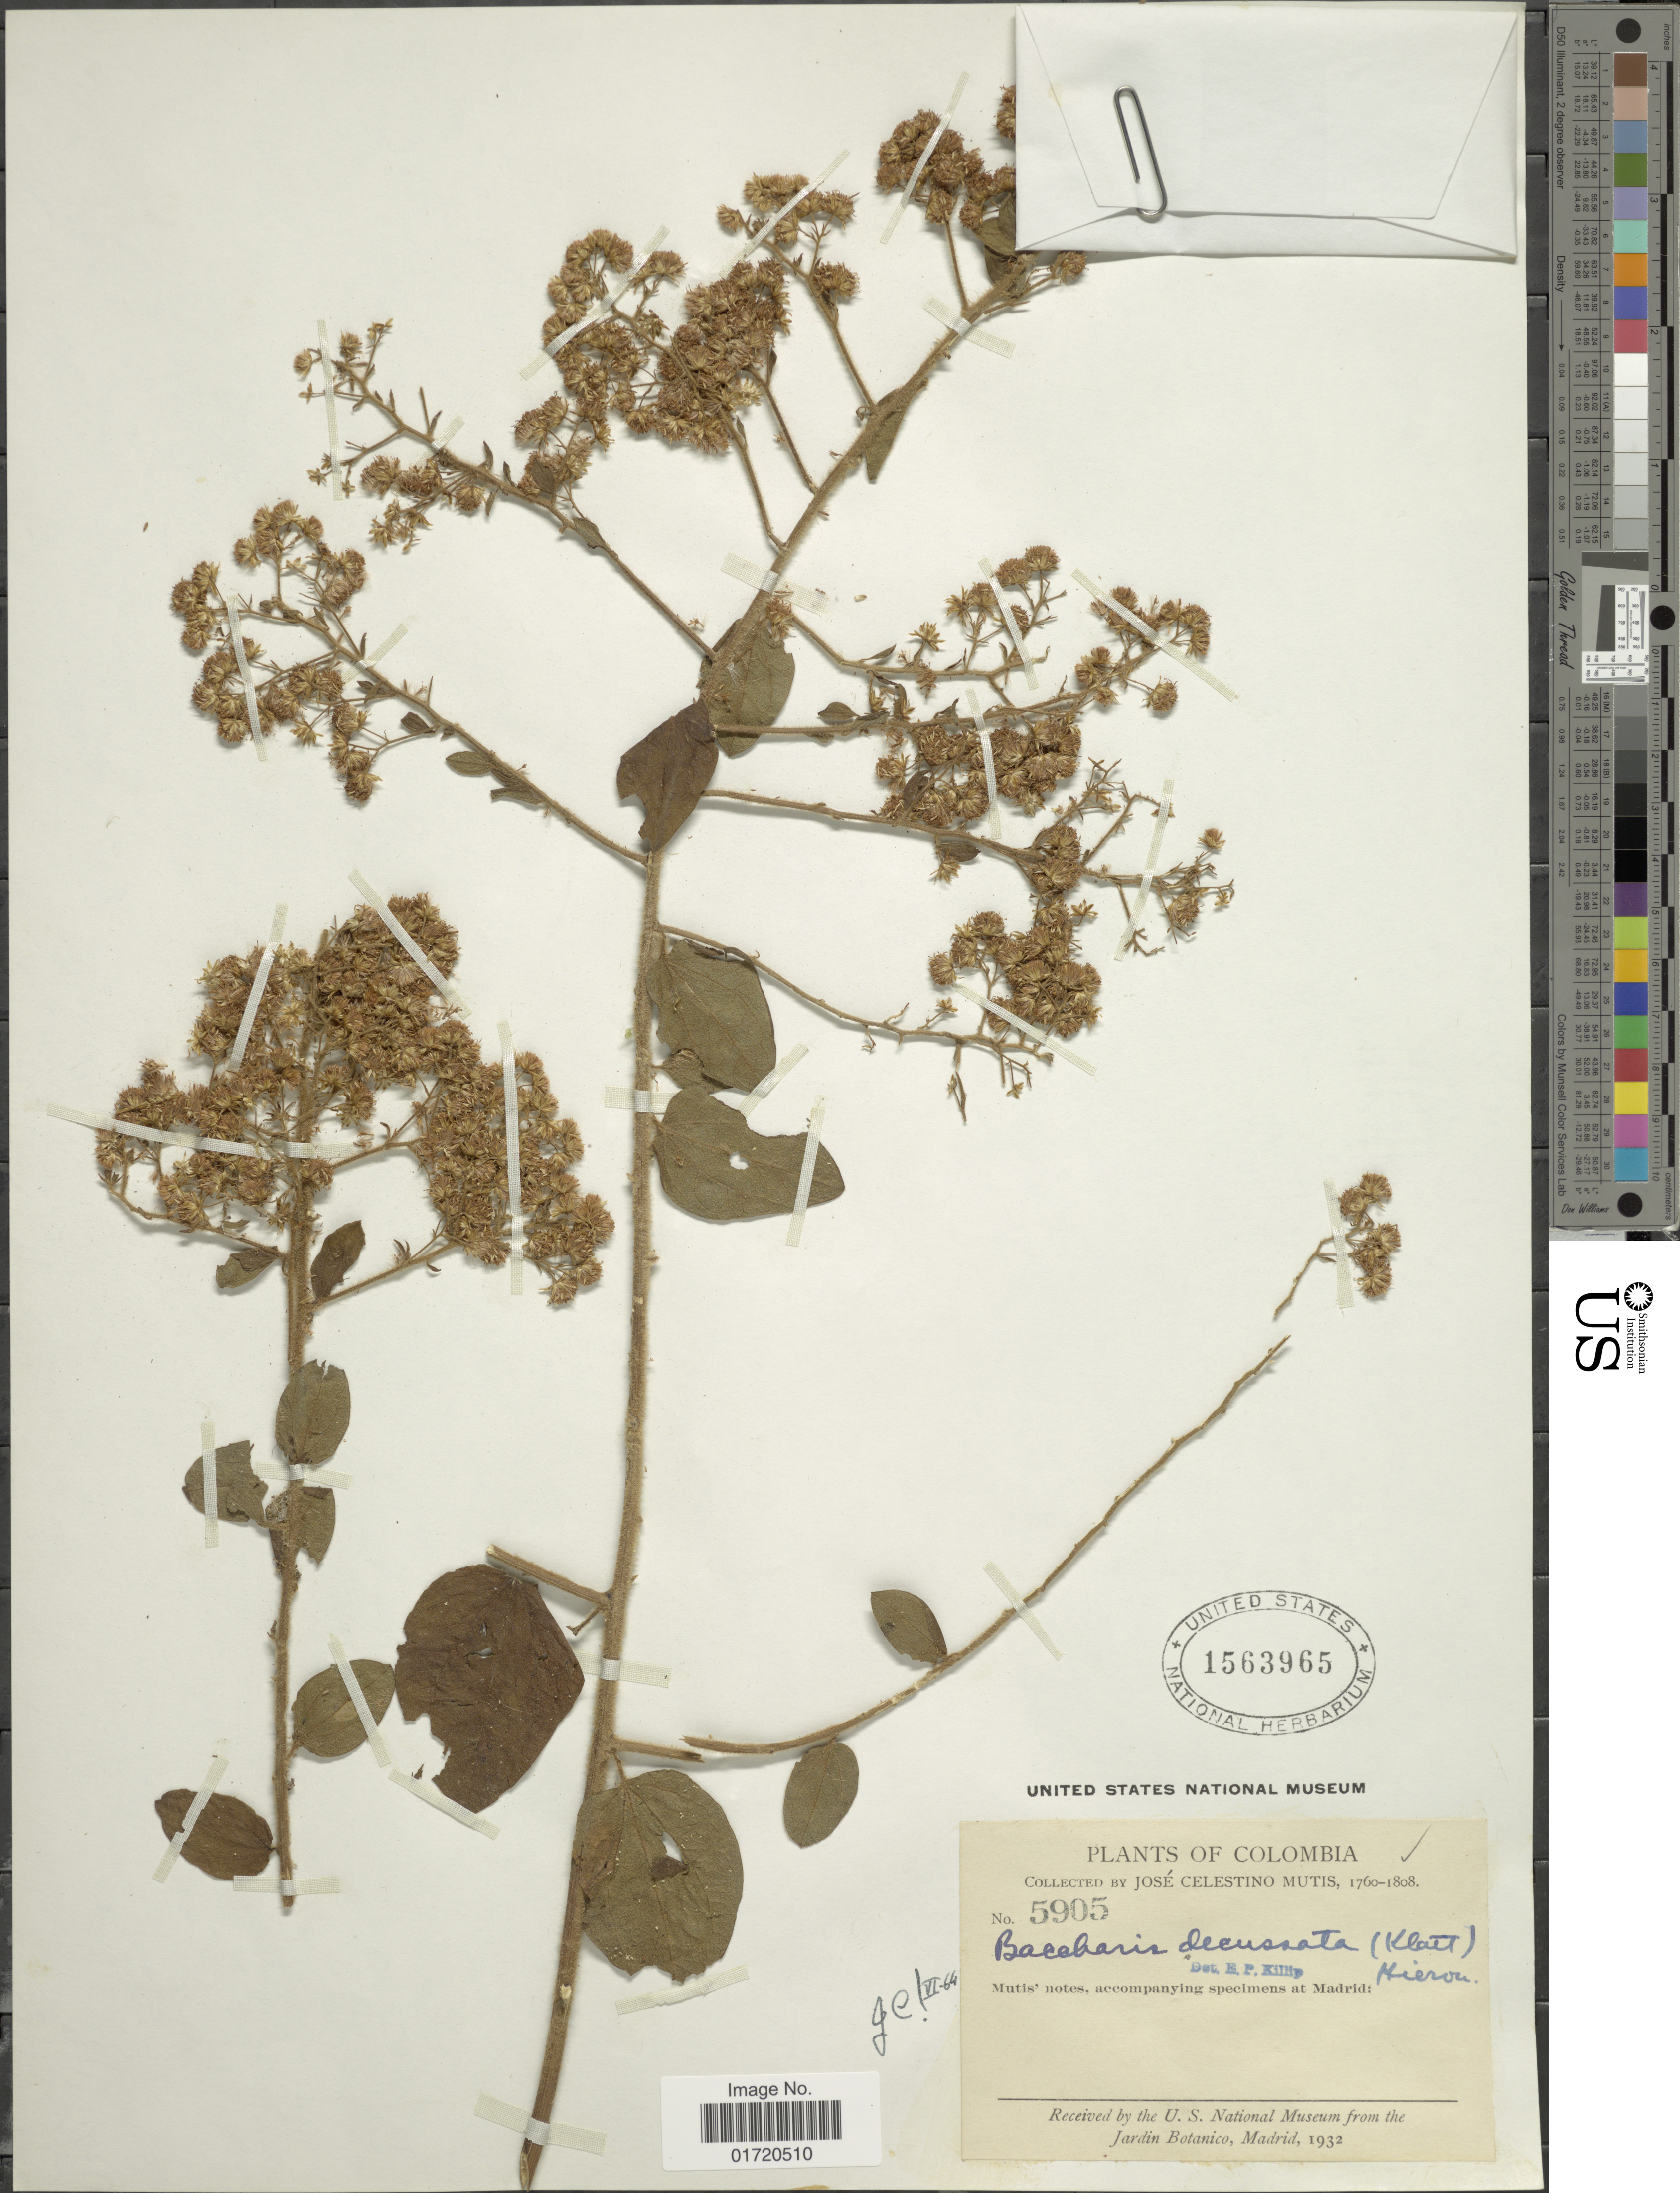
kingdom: Plantae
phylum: Tracheophyta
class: Magnoliopsida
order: Asterales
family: Asteraceae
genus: Baccharis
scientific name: Baccharis decussata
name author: (Klatt) Hieron.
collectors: J. C. B. Mutis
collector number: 5905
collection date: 1760/1808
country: Colombia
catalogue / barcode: US 1563965